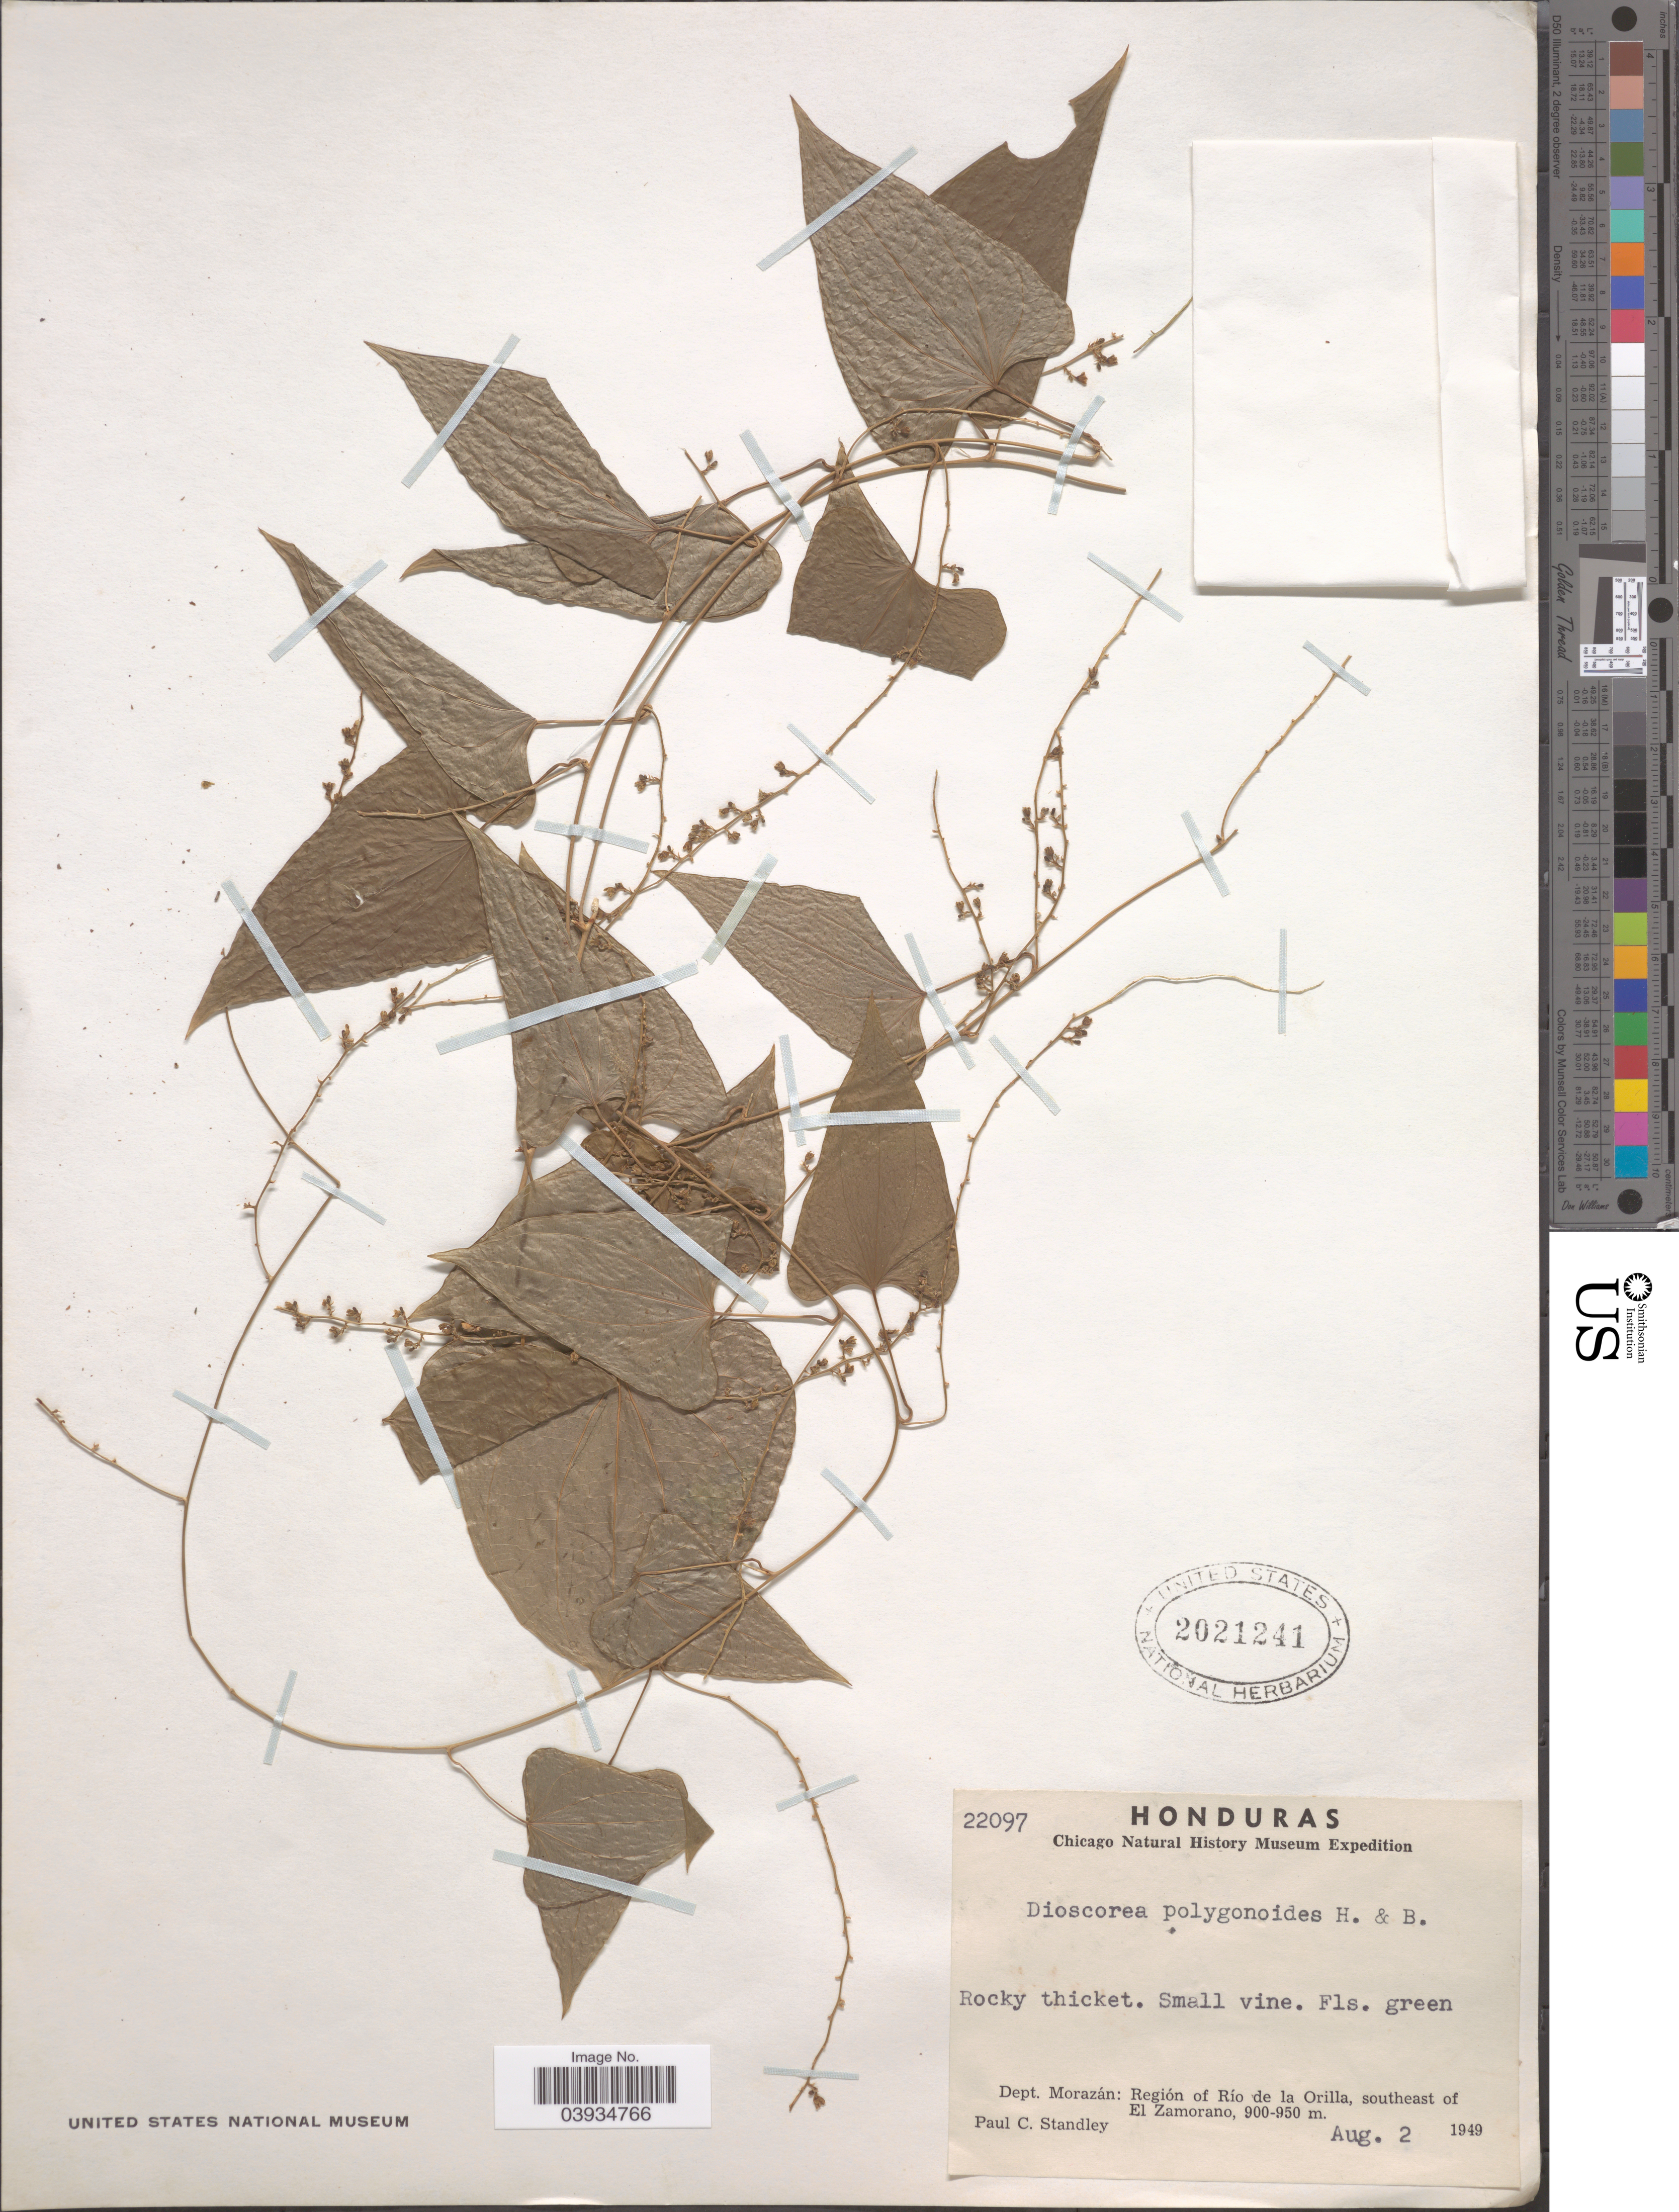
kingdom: Plantae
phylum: Tracheophyta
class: Liliopsida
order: Dioscoreales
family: Dioscoreaceae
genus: Dioscorea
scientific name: Dioscorea polygonoides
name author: Humb. & Bonpl. ex Willd.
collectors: P. C. Standley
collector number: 22097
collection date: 1949-08-02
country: Honduras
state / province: Fco. Morazán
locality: Rocky thicket. Dept. Morazán: Región of Río de la Orilla, southeast of El Zamorano.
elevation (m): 900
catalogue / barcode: US 2021241